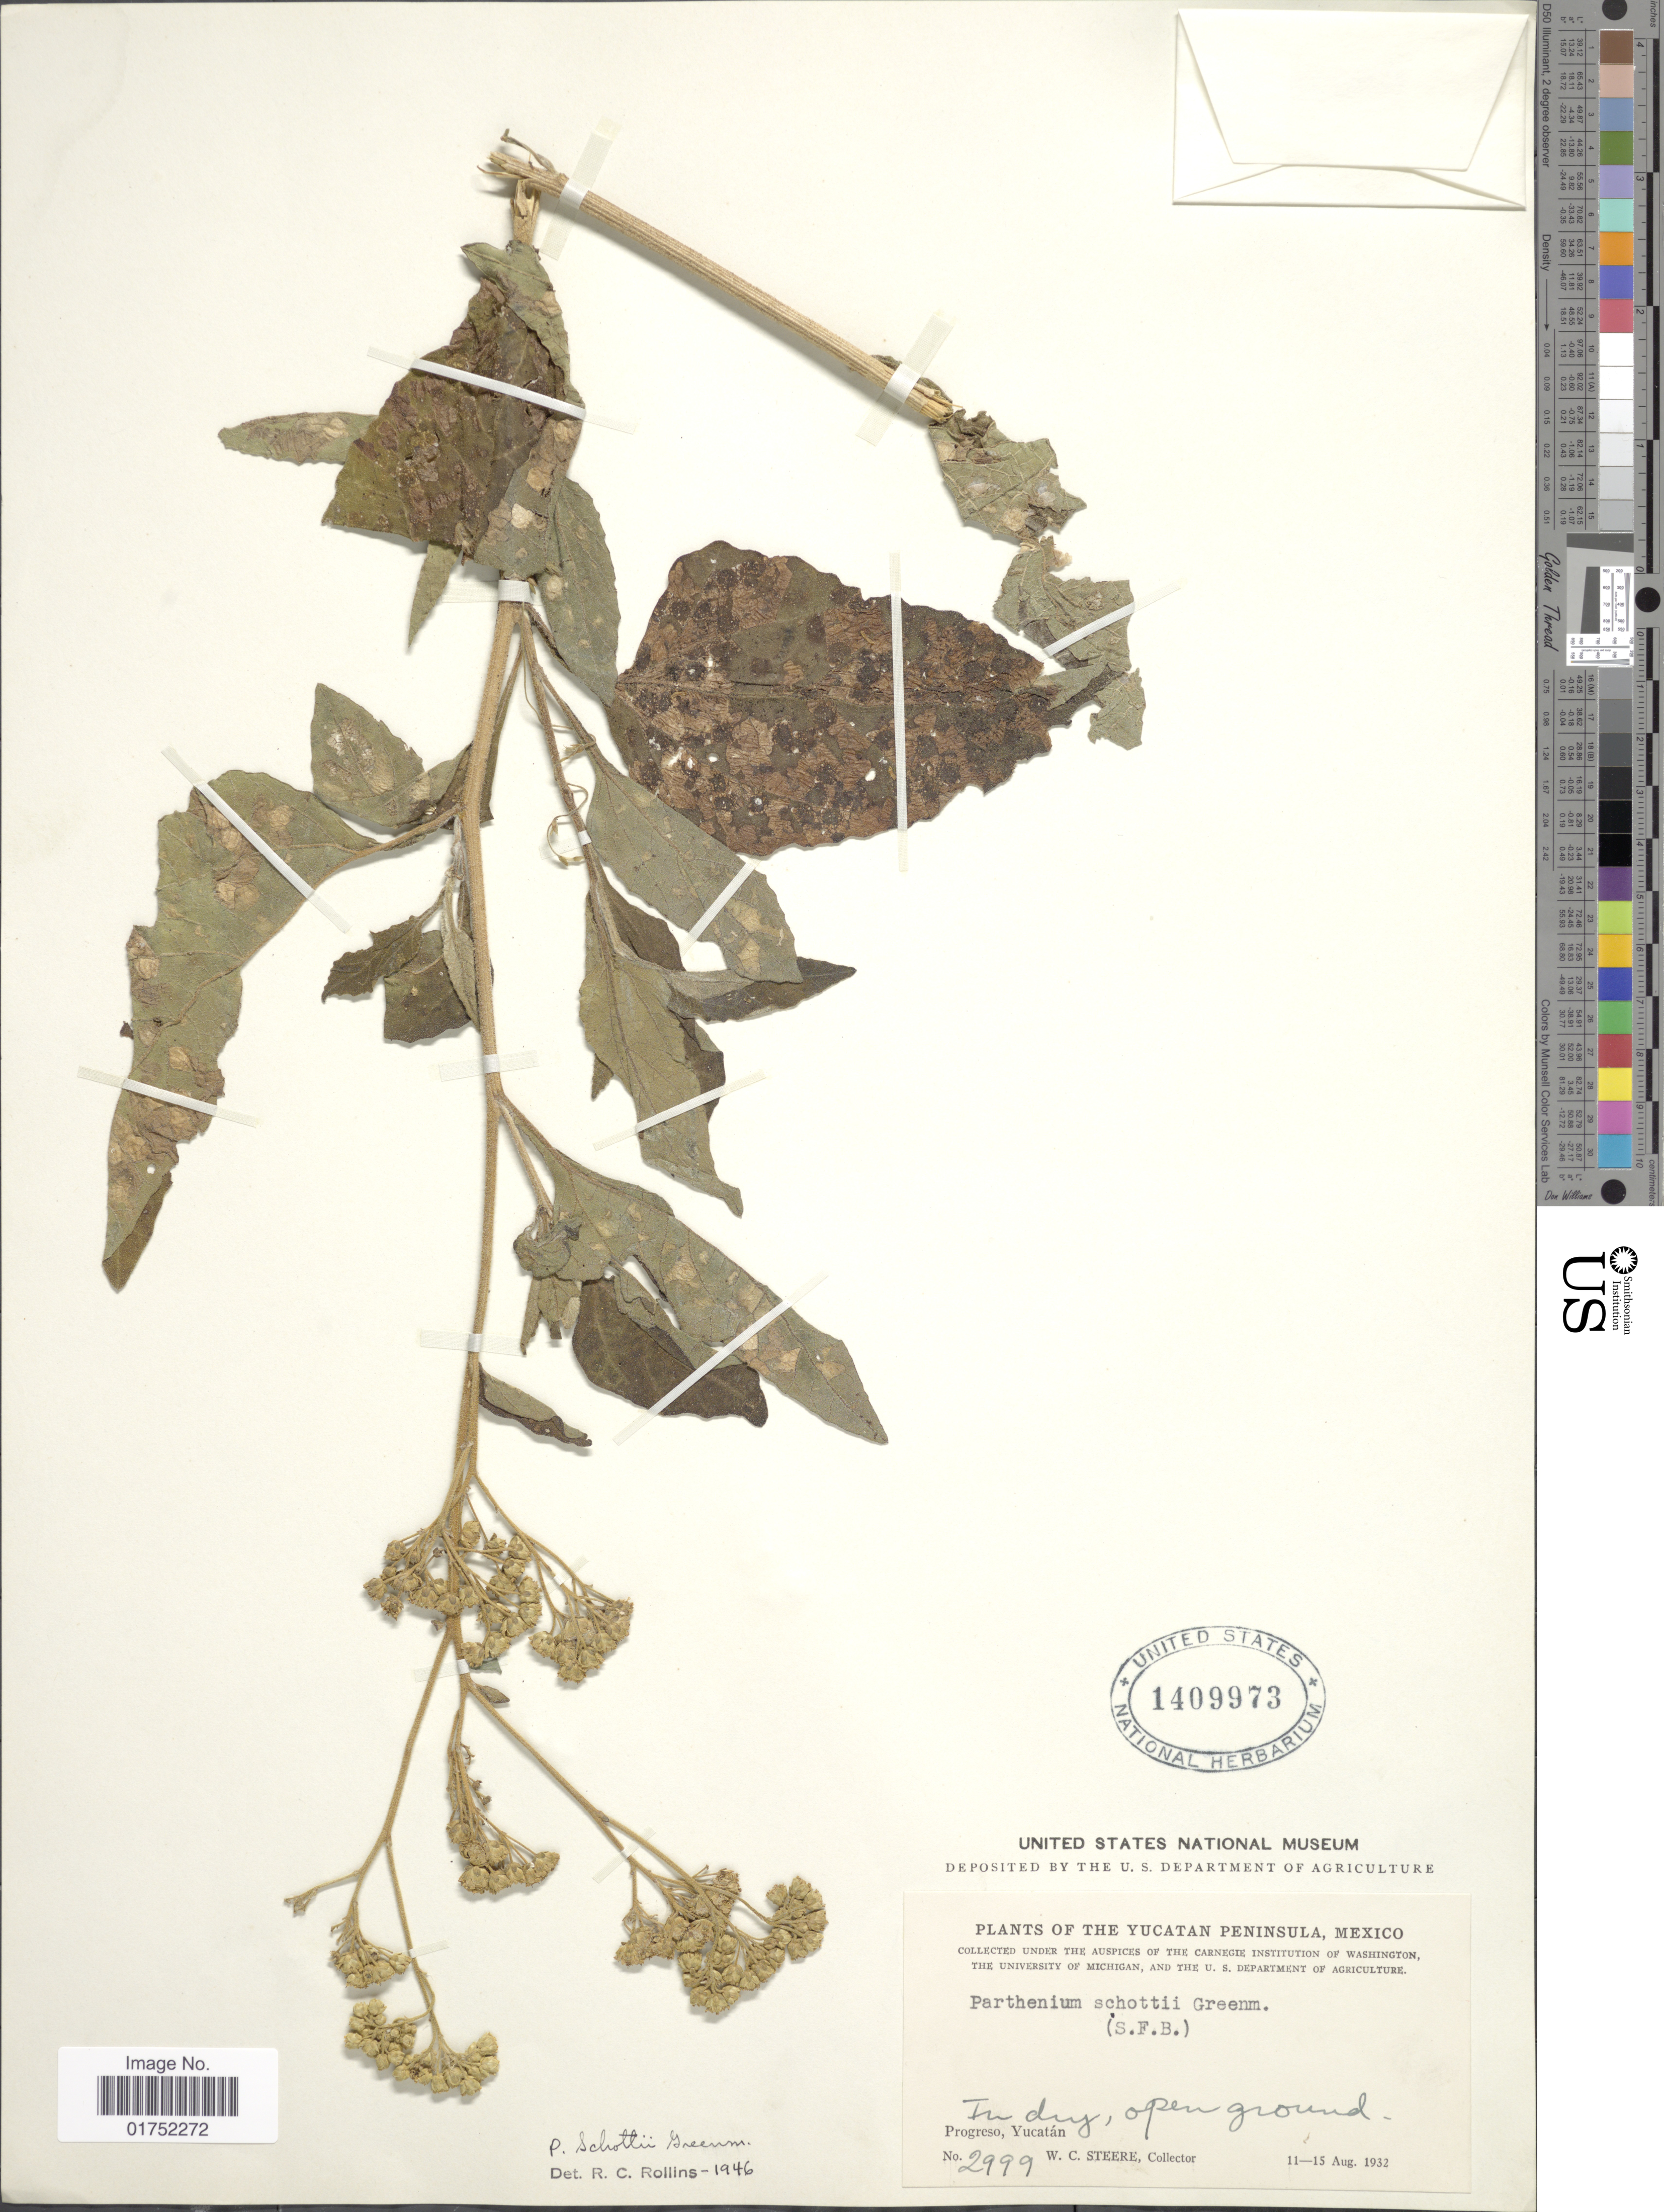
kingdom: Plantae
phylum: Tracheophyta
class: Magnoliopsida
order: Asterales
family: Asteraceae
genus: Parthenium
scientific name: Parthenium schottii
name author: Greenm.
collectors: W. C. Steere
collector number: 2999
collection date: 1932-08-11/1932-08-15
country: Mexico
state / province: Yucatán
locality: Yucatan Peninsula, Progreso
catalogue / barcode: US 1409973